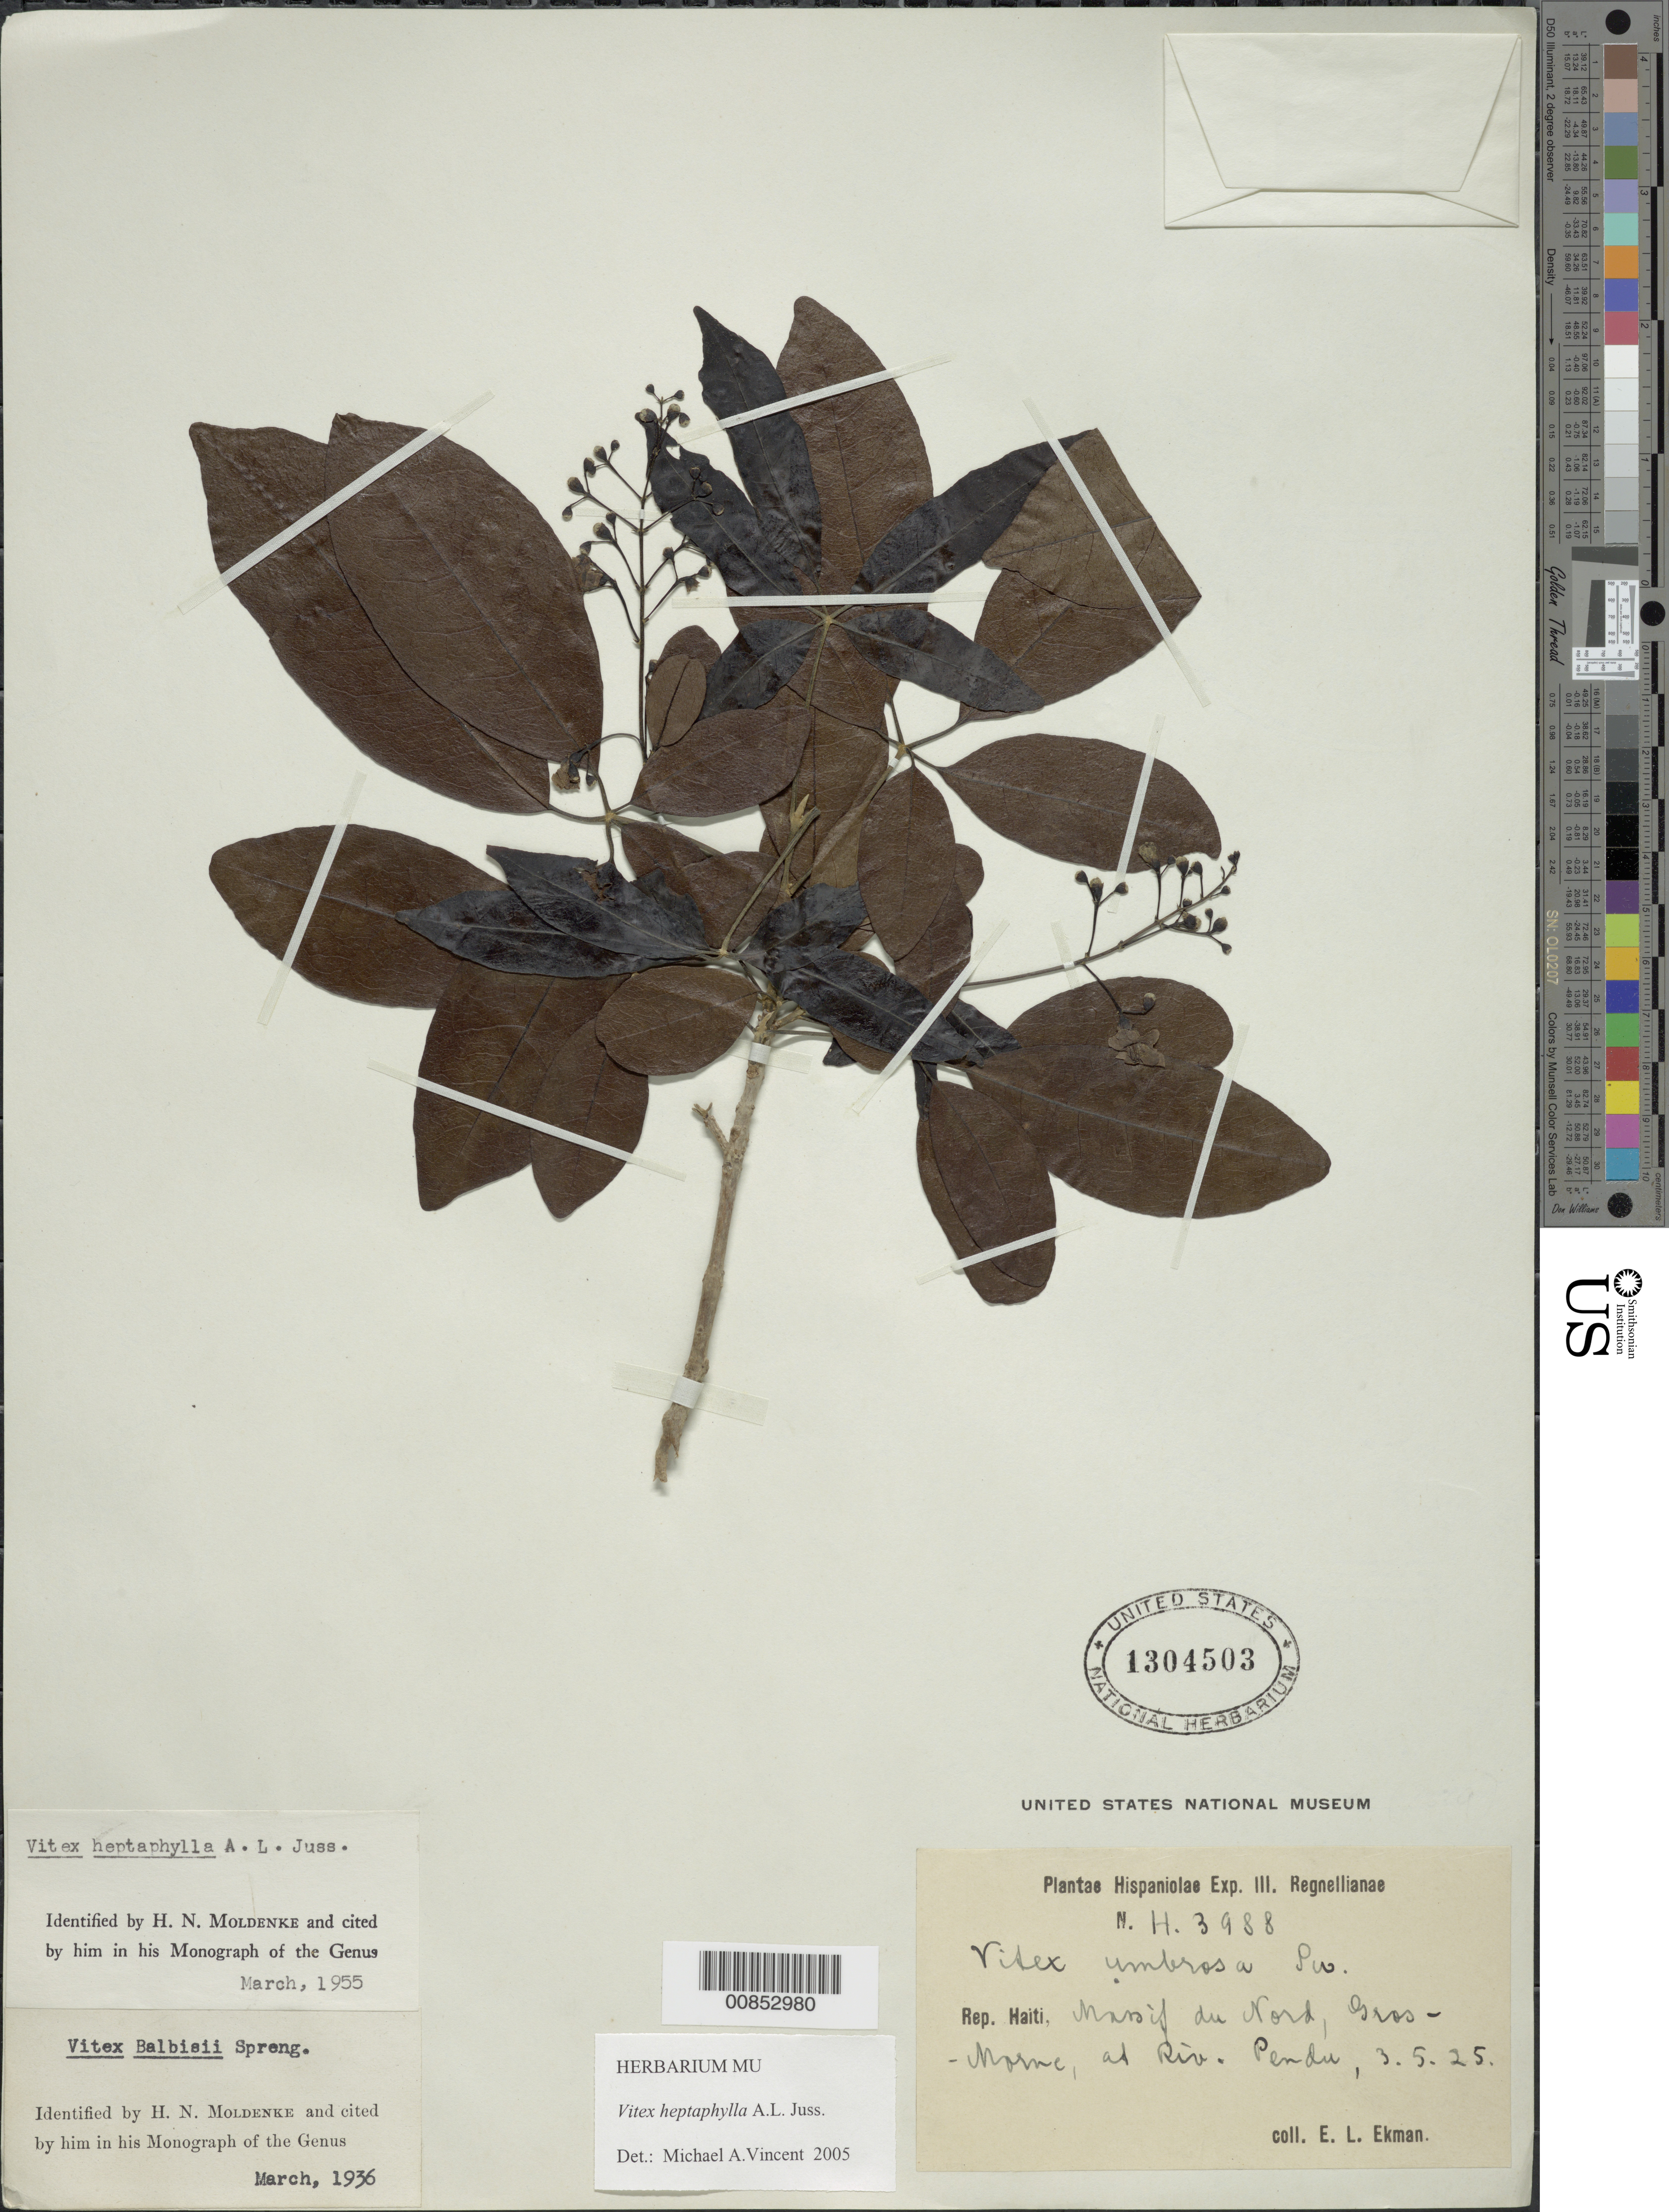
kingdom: Plantae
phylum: Tracheophyta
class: Magnoliopsida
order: Lamiales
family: Lamiaceae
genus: Vitex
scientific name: Vitex heptaphylla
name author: A. Juss.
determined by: Vincent, Michael A.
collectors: E. L. Ekman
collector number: H 3988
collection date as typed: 03 May 1925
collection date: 1925-05-03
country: Haiti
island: Hispaniola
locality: Massif du Nord, Gros-Morne, at Riv. Pendu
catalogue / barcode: US 1304503